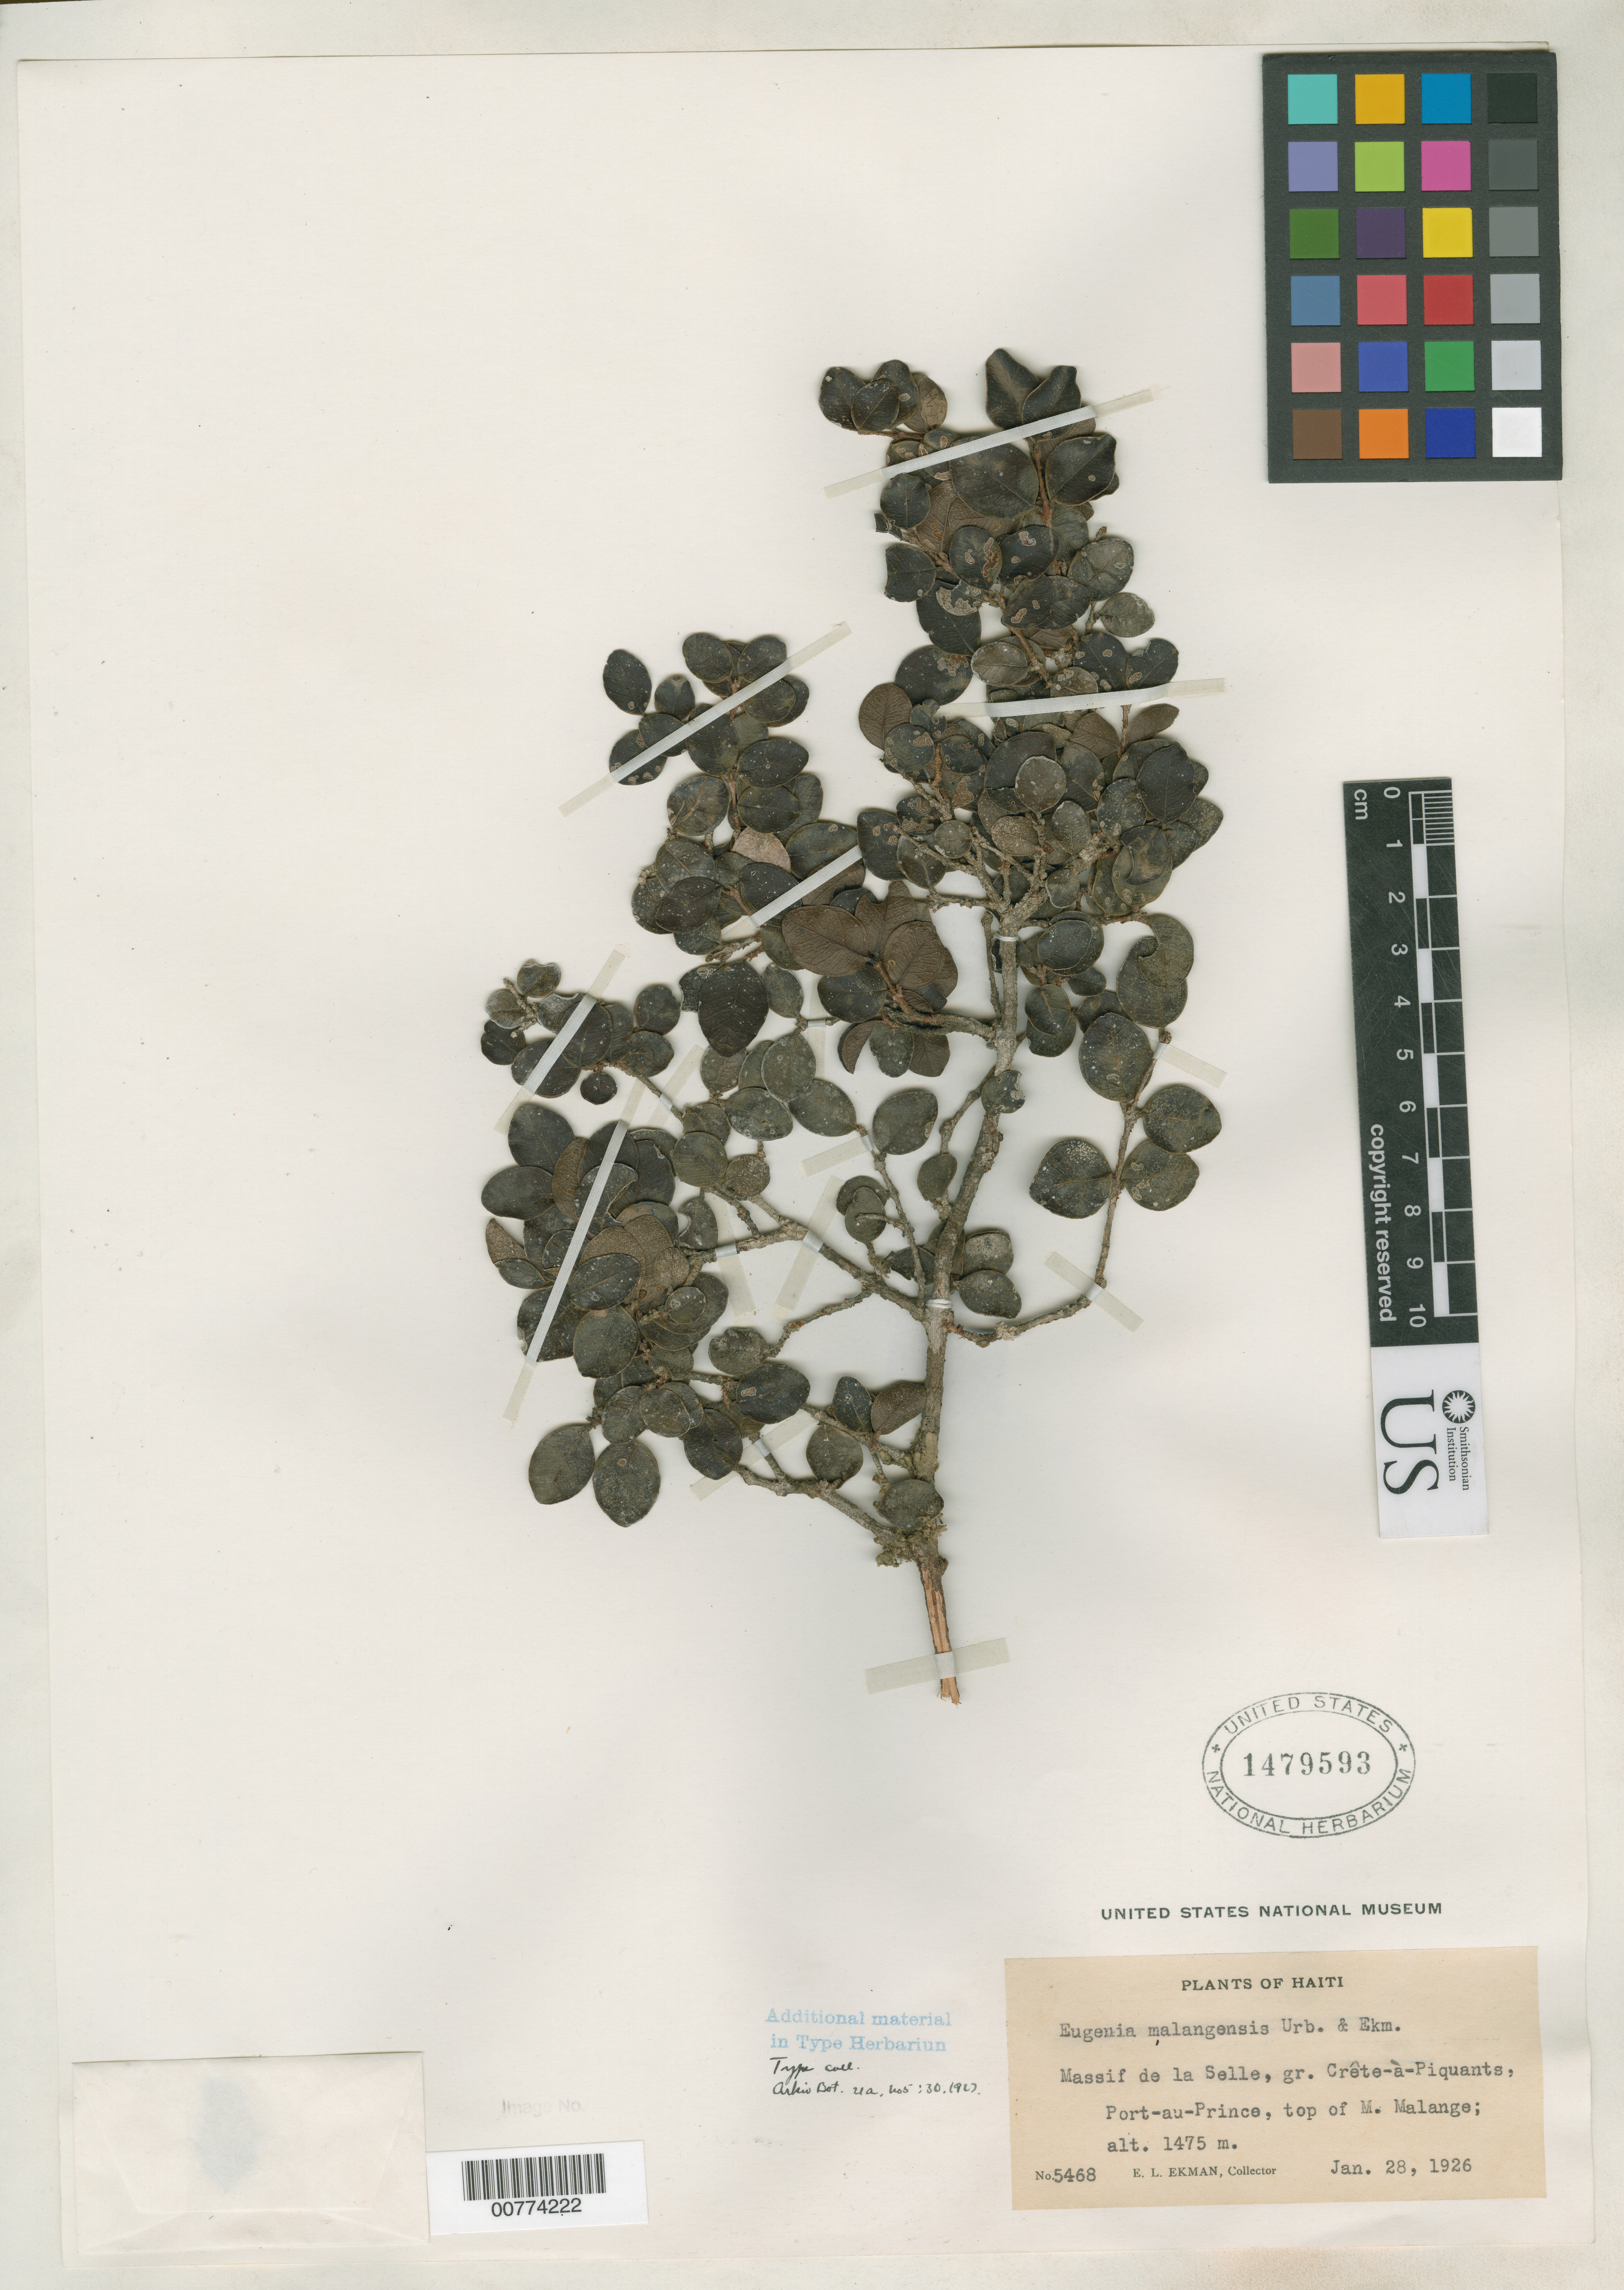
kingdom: Plantae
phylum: Tracheophyta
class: Magnoliopsida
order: Myrtales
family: Myrtaceae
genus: Eugenia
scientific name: Eugenia malangensis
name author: Urb. & Ekman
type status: Type Collection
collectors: E. L. Ekman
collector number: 5468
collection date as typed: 28 Jan 1926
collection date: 1926-01-28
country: Haiti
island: Hispaniola Island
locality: Massif de la Selle, gr. Crête-à-Piquants, Port-au-Prince, top of M. Malange.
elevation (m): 1475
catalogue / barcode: US 1479593